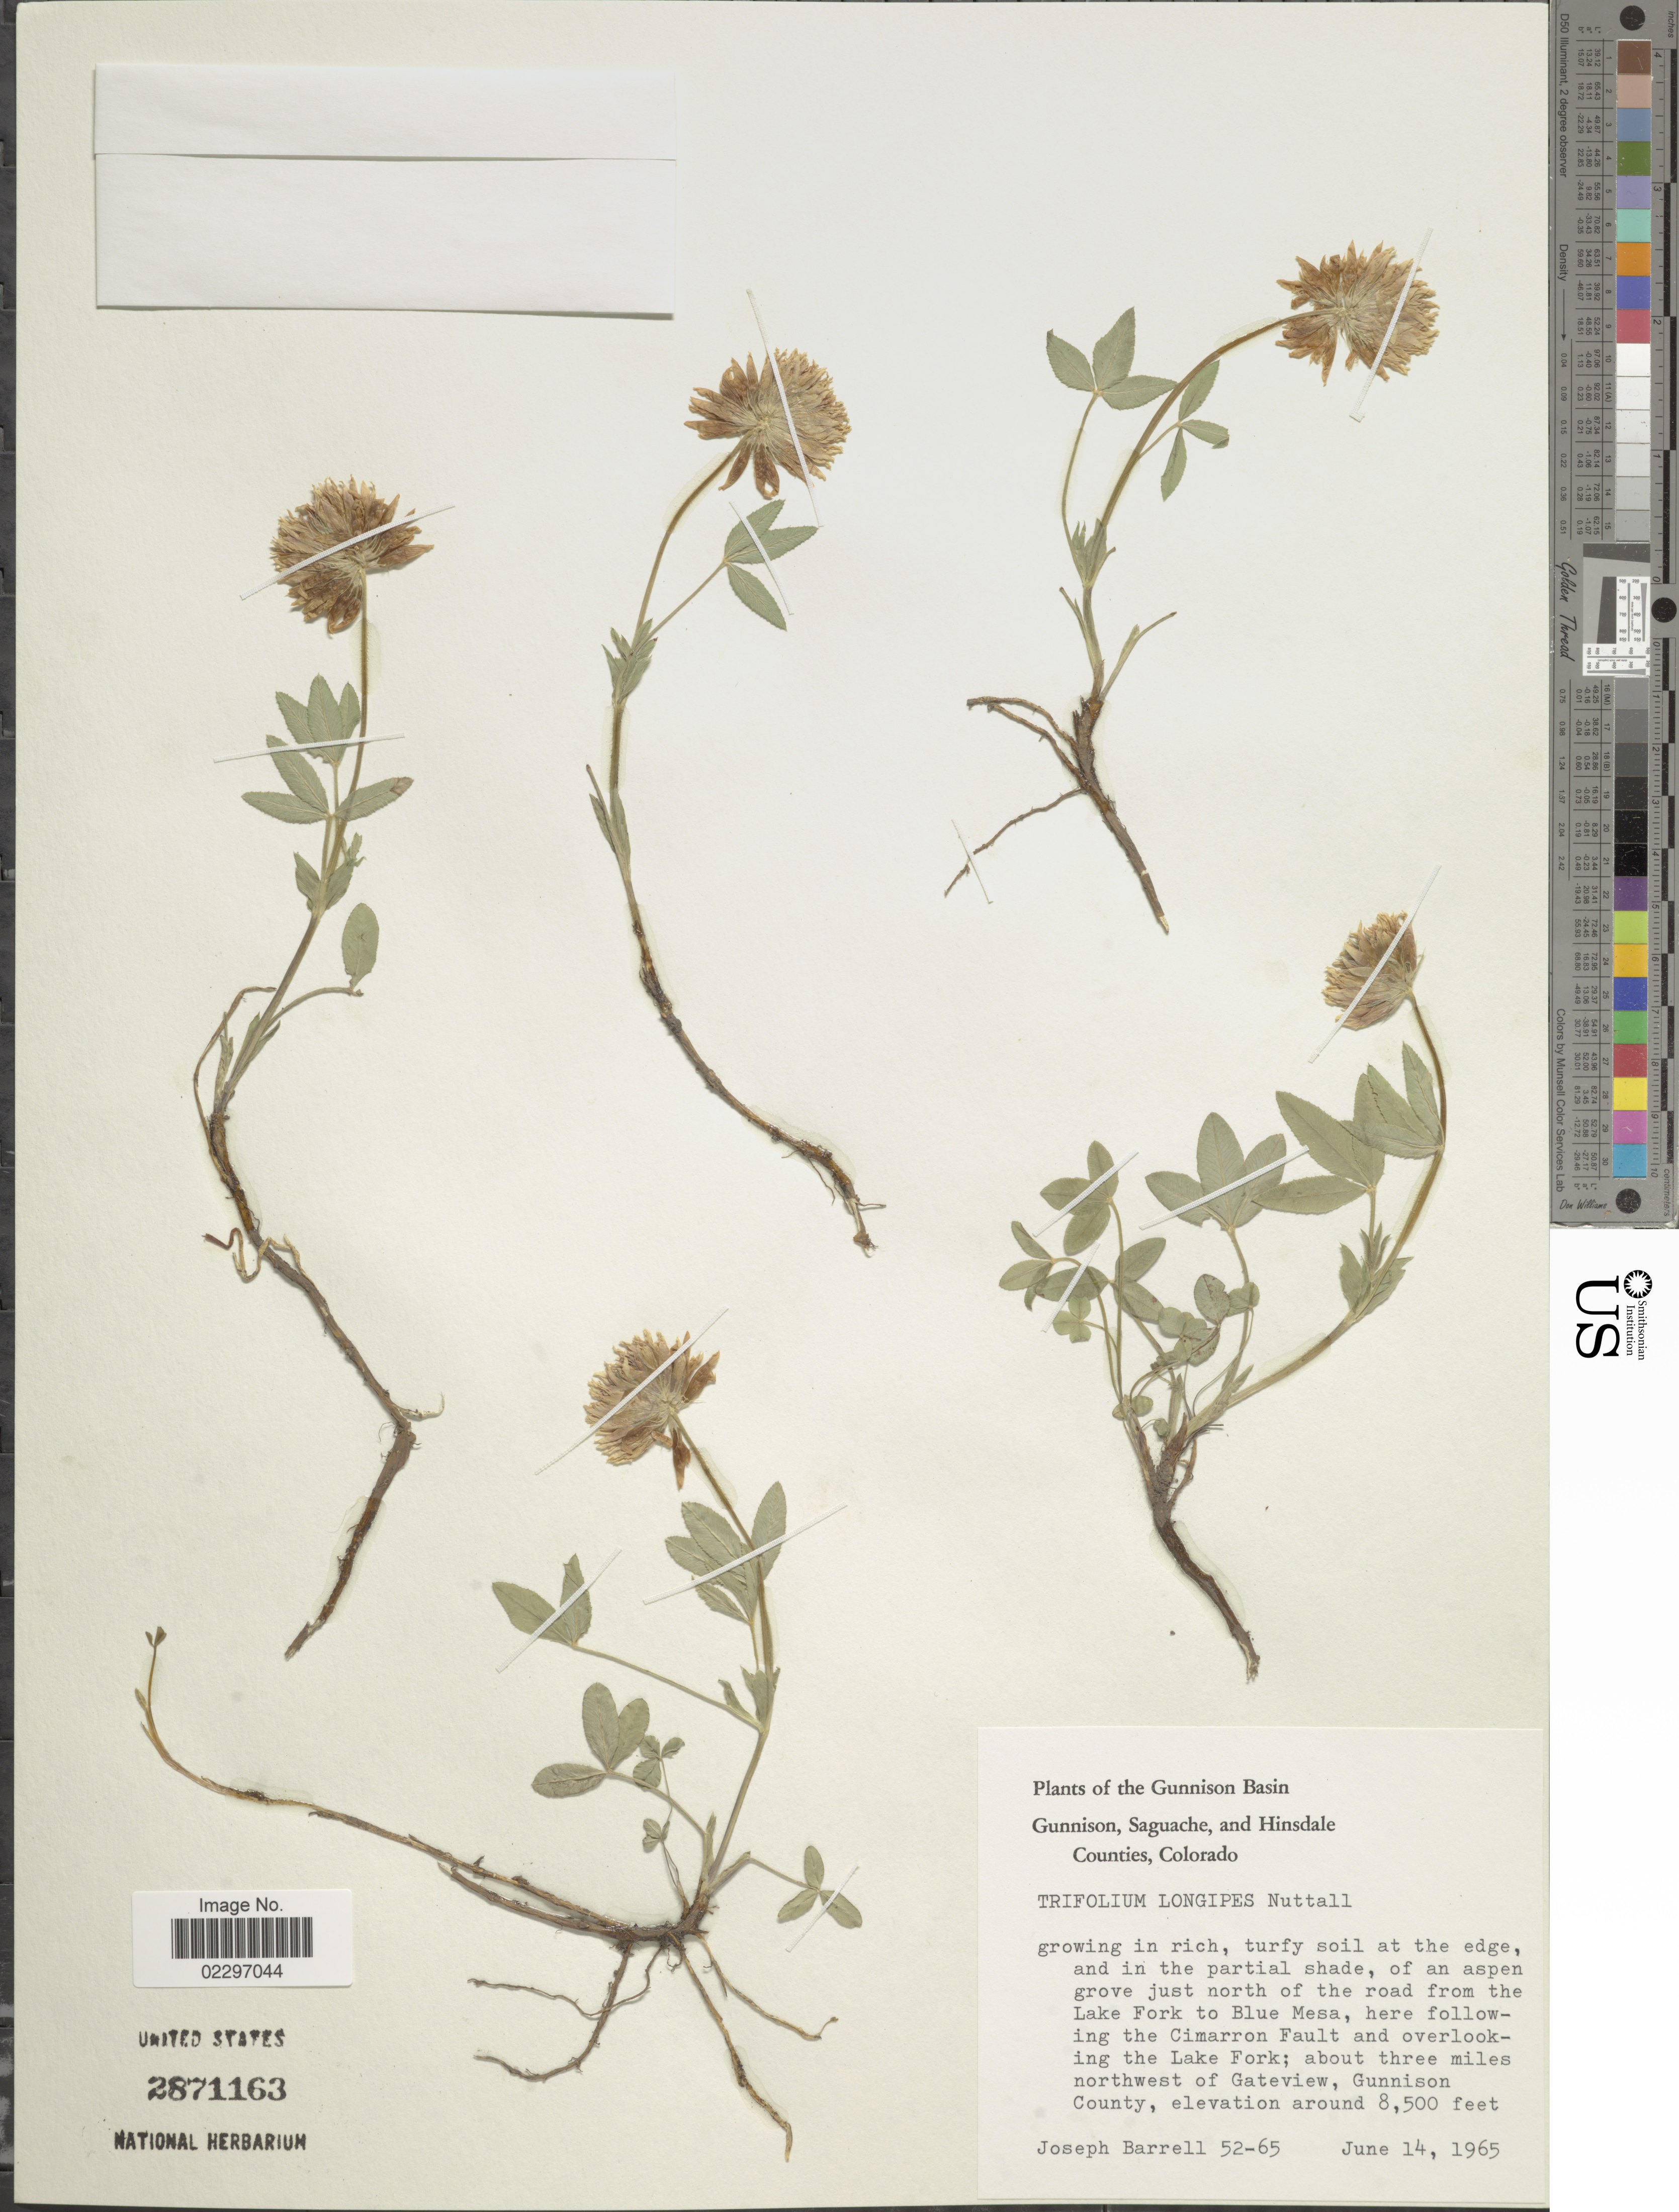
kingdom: Plantae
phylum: Tracheophyta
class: Magnoliopsida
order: Fabales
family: Fabaceae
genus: Trifolium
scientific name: Trifolium longipes subsp. longipes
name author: Nutt.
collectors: J. Barrell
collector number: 52-65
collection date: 1965-06-14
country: United States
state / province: Colorado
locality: Gunnison Basin. Gunnison, Saguache, and Hinsdale Counties, Colorado. An aspen grove just north of the road from the Lake Fork to Blue Mesa, here following the Cimarron Fault and overlooking the Lake Fork; about three miles northwest of Gateview, Gunnison County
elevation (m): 2591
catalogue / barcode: US 2871163